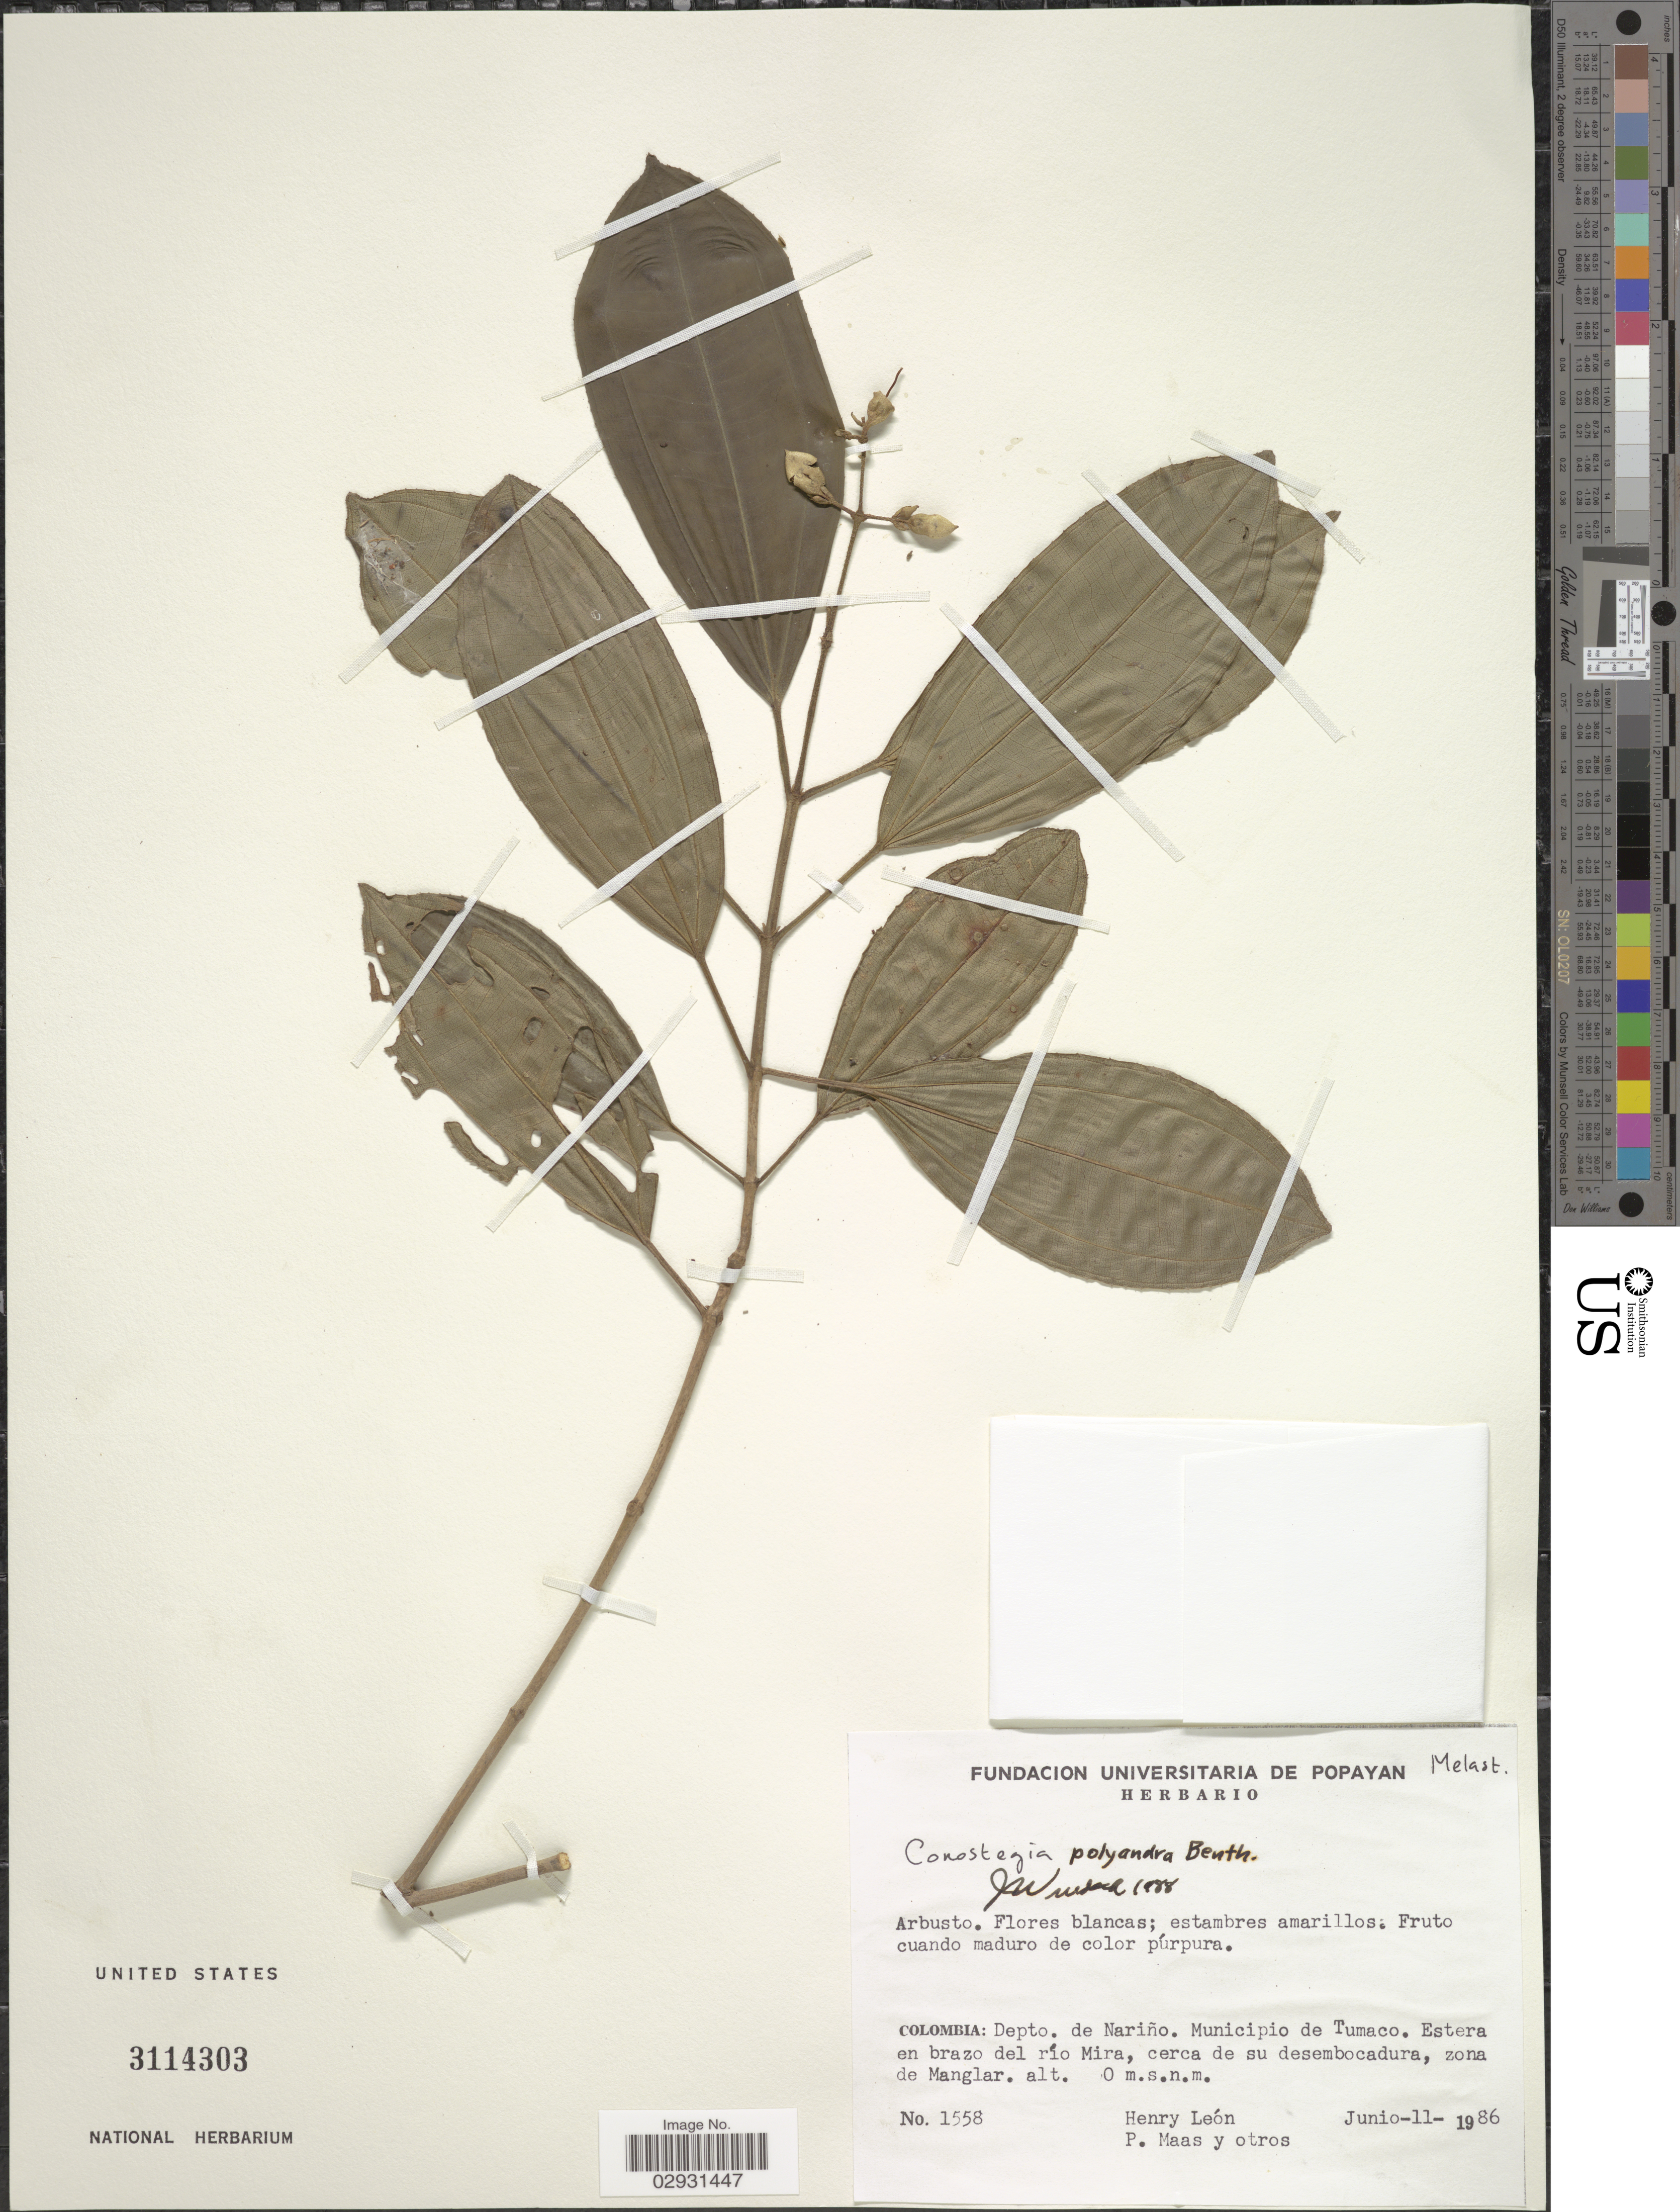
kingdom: Plantae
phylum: Tracheophyta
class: Magnoliopsida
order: Myrtales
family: Melastomataceae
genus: Conostegia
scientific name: Conostegia polyandra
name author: Benth.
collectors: Henry Leon, P. Maas & et al.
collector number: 1558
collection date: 1986-06-11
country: Colombia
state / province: Nariño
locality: Depto. de Nariño. Municipio de Tumaco. Estera en brazo del río Mira, cerca de su desembocadura, zona de Manglar.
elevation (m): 0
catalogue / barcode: US 3114303